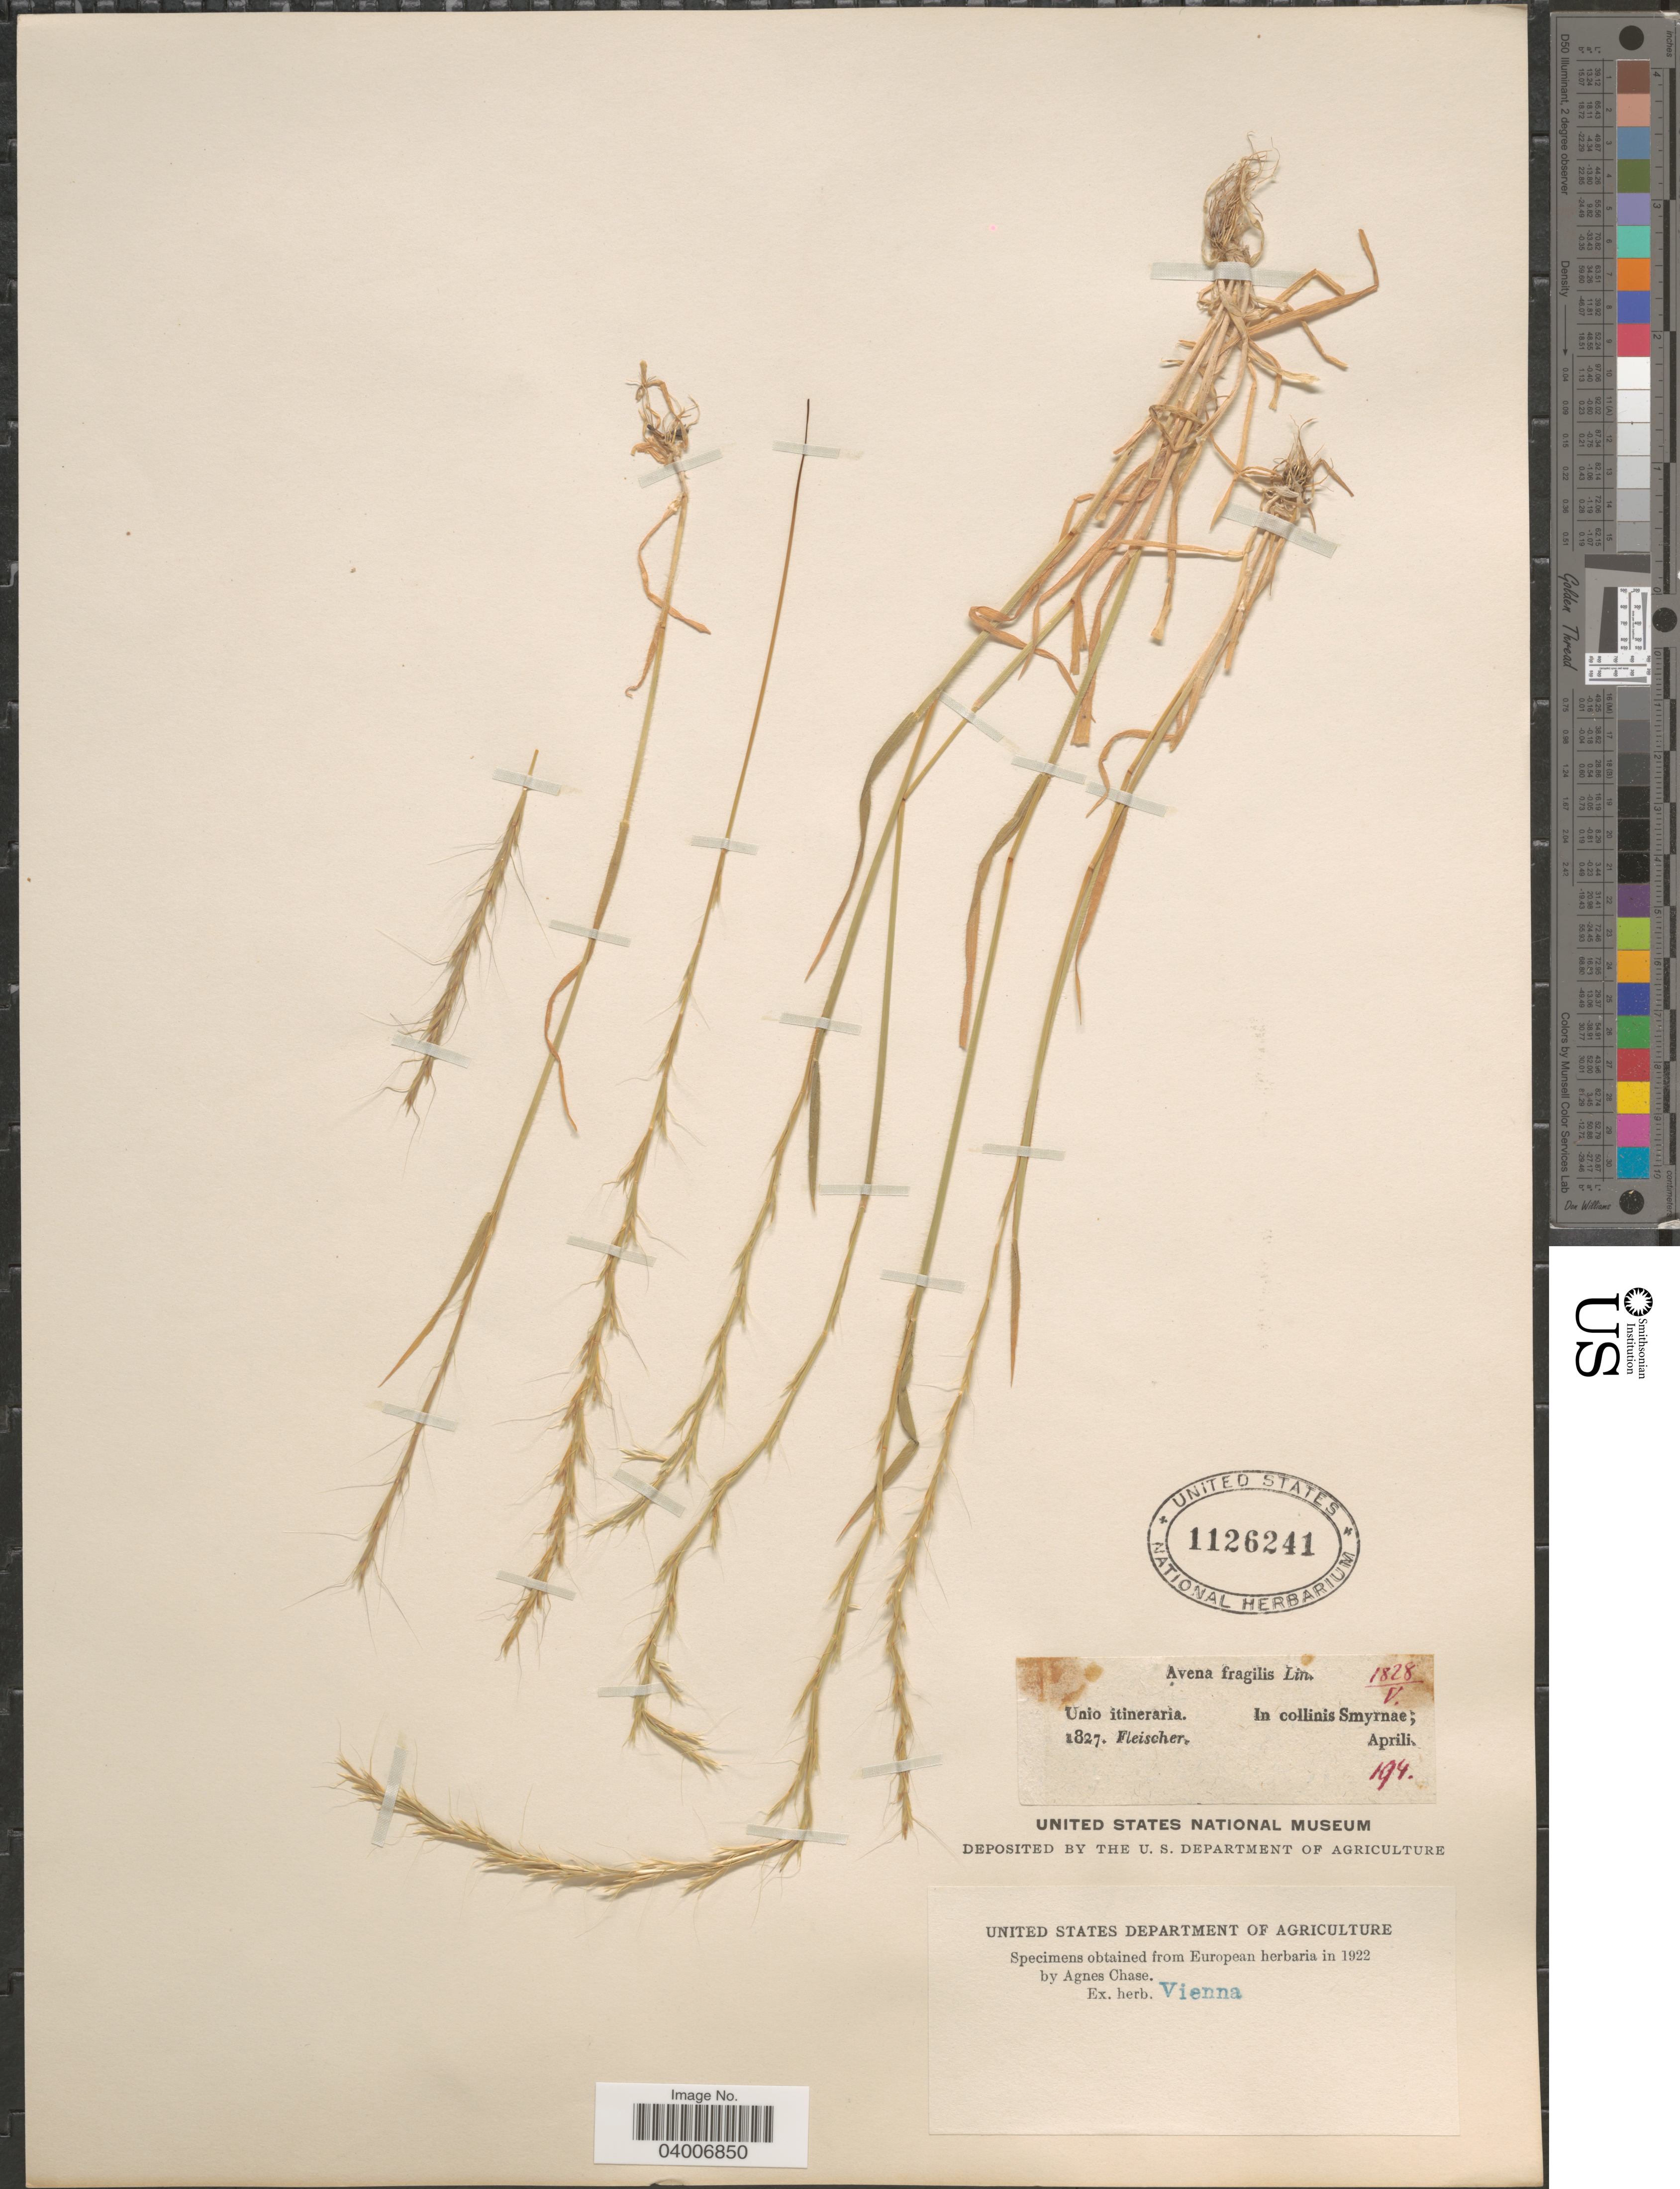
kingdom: Plantae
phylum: Tracheophyta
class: Liliopsida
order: Poales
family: Poaceae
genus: Gaudinia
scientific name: Gaudinia fragilis var. fragilis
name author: (L.) P. Beauv.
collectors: -- Fleischer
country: Turkey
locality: In collinis Smyrnae.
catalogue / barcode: US 1126241